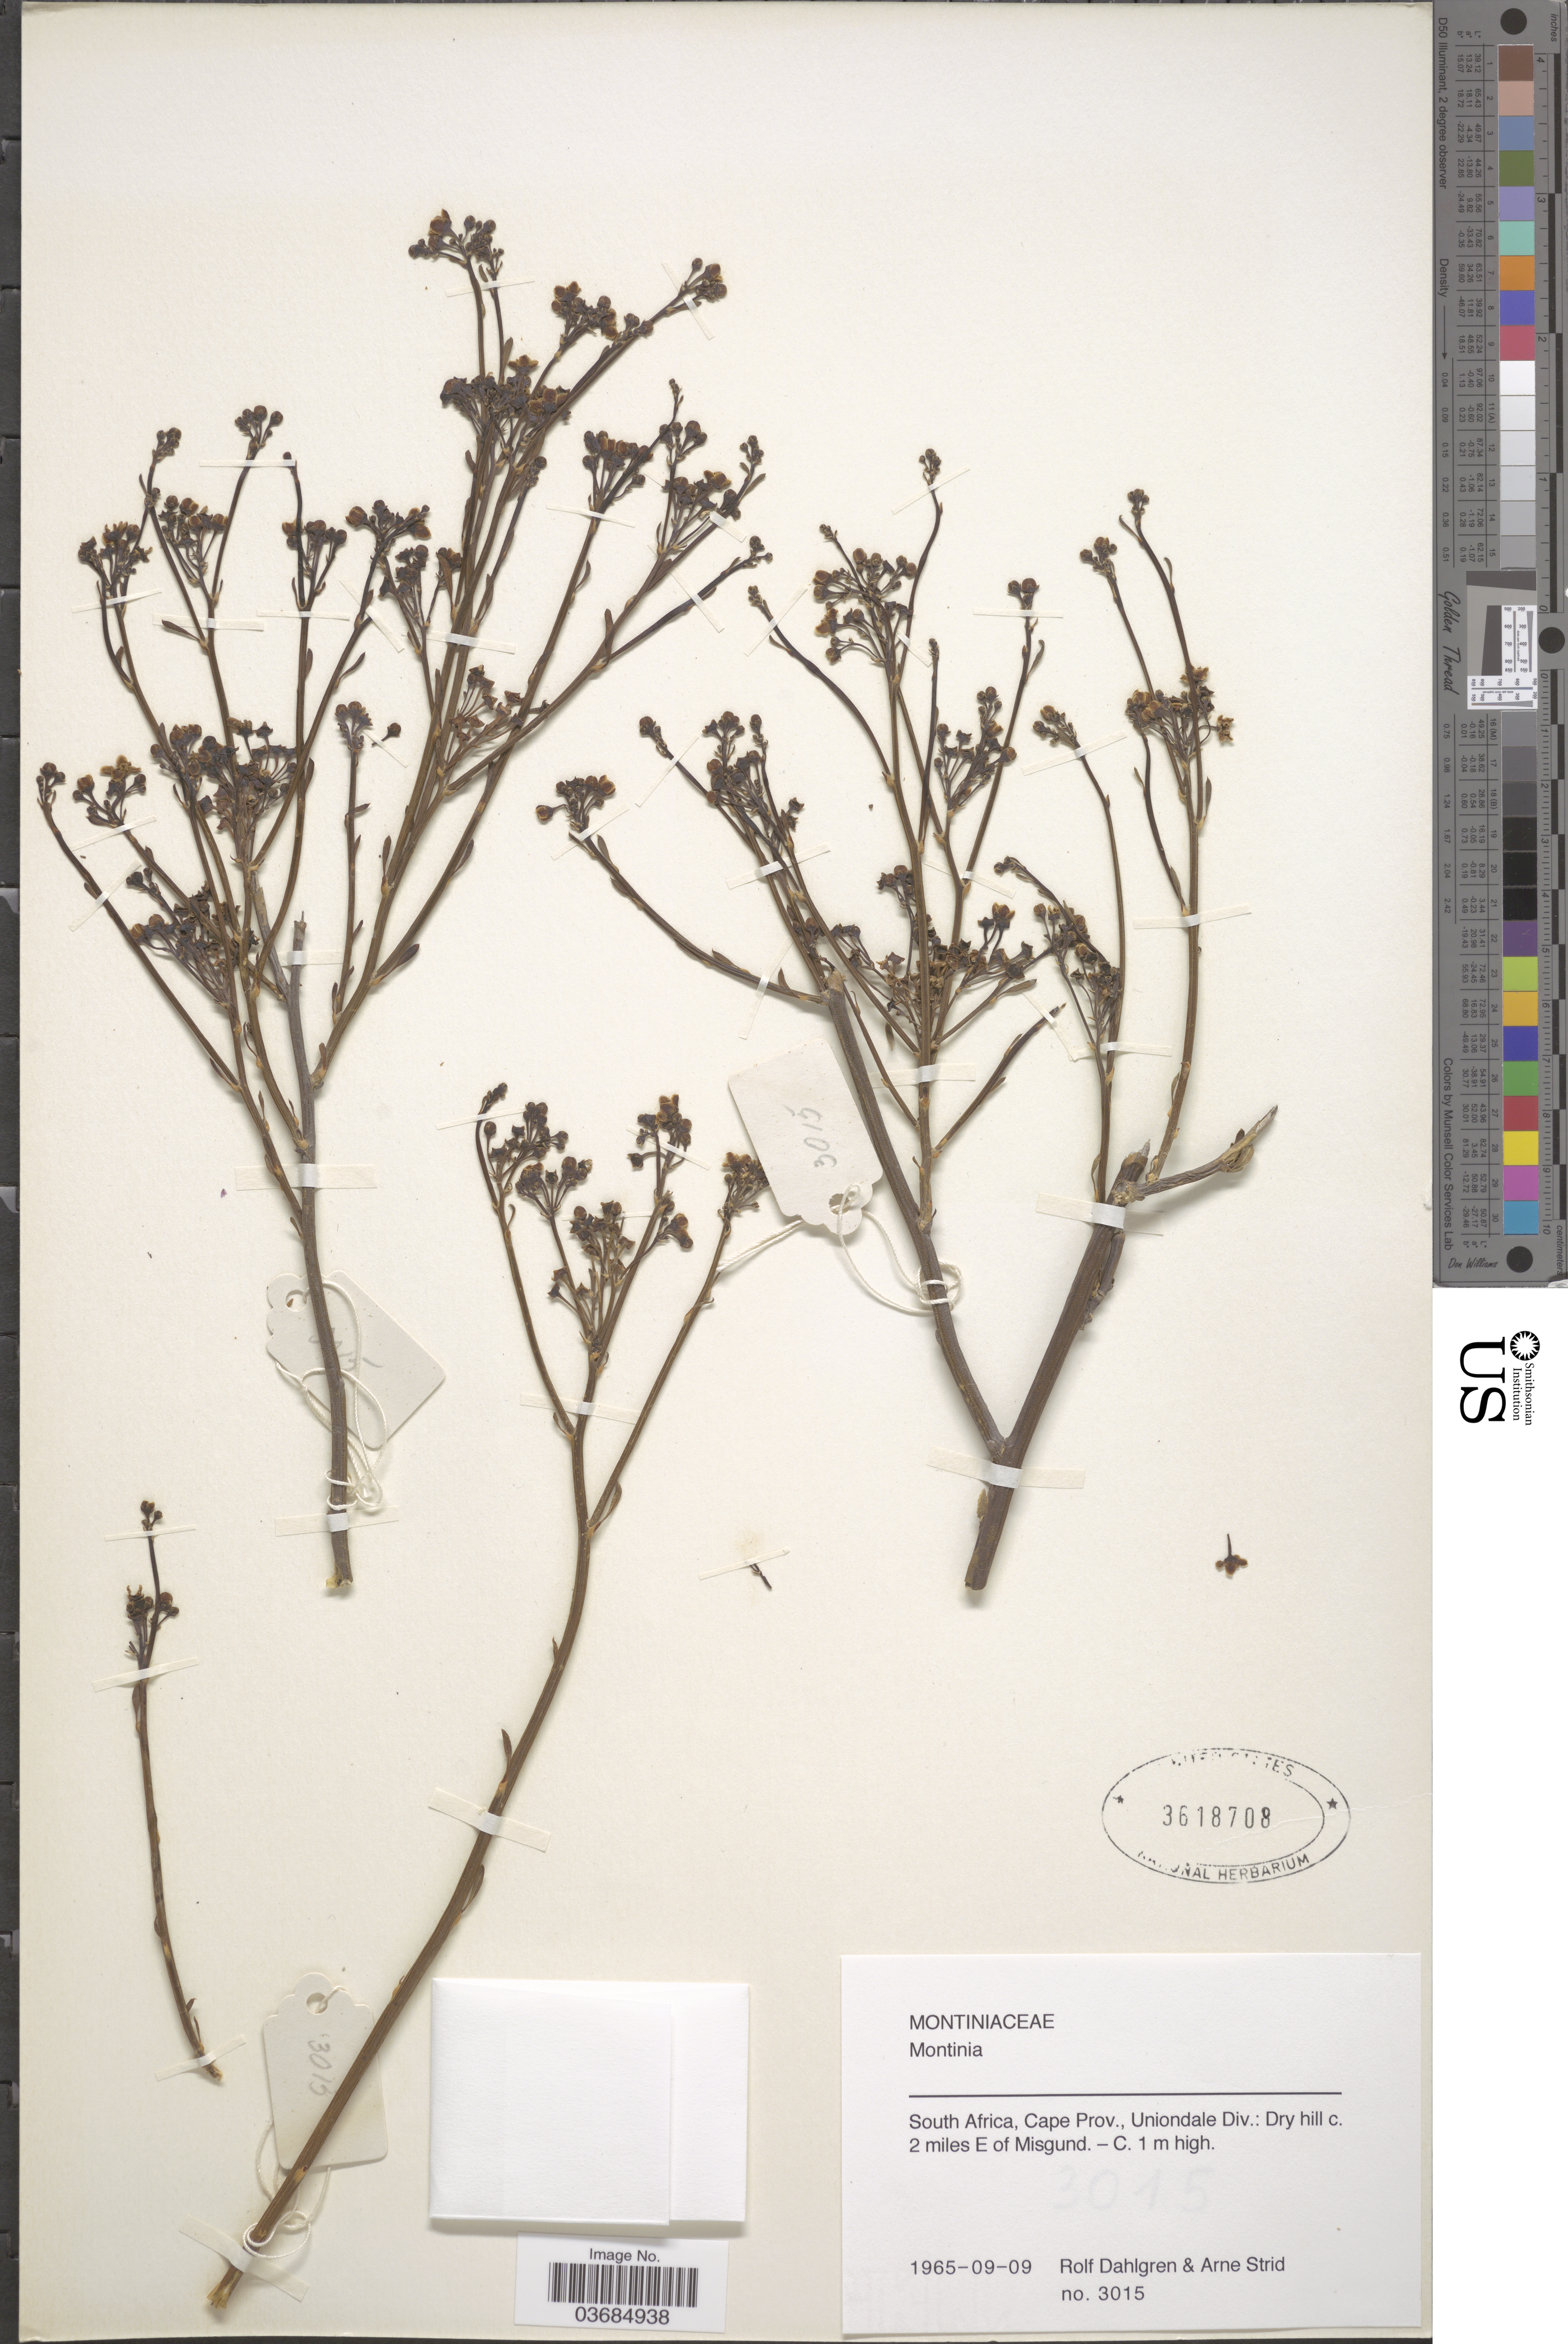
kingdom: Plantae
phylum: Tracheophyta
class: Magnoliopsida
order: Solanales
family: Montiniaceae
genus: Montinia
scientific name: Montinia sp.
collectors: R. Dahlgren & A. Strid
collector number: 3015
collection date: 1965-09-09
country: South Africa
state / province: Western Cape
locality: Uniondale Div.: Dry hill c. 2 miles E of Misgund.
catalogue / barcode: US 3618708